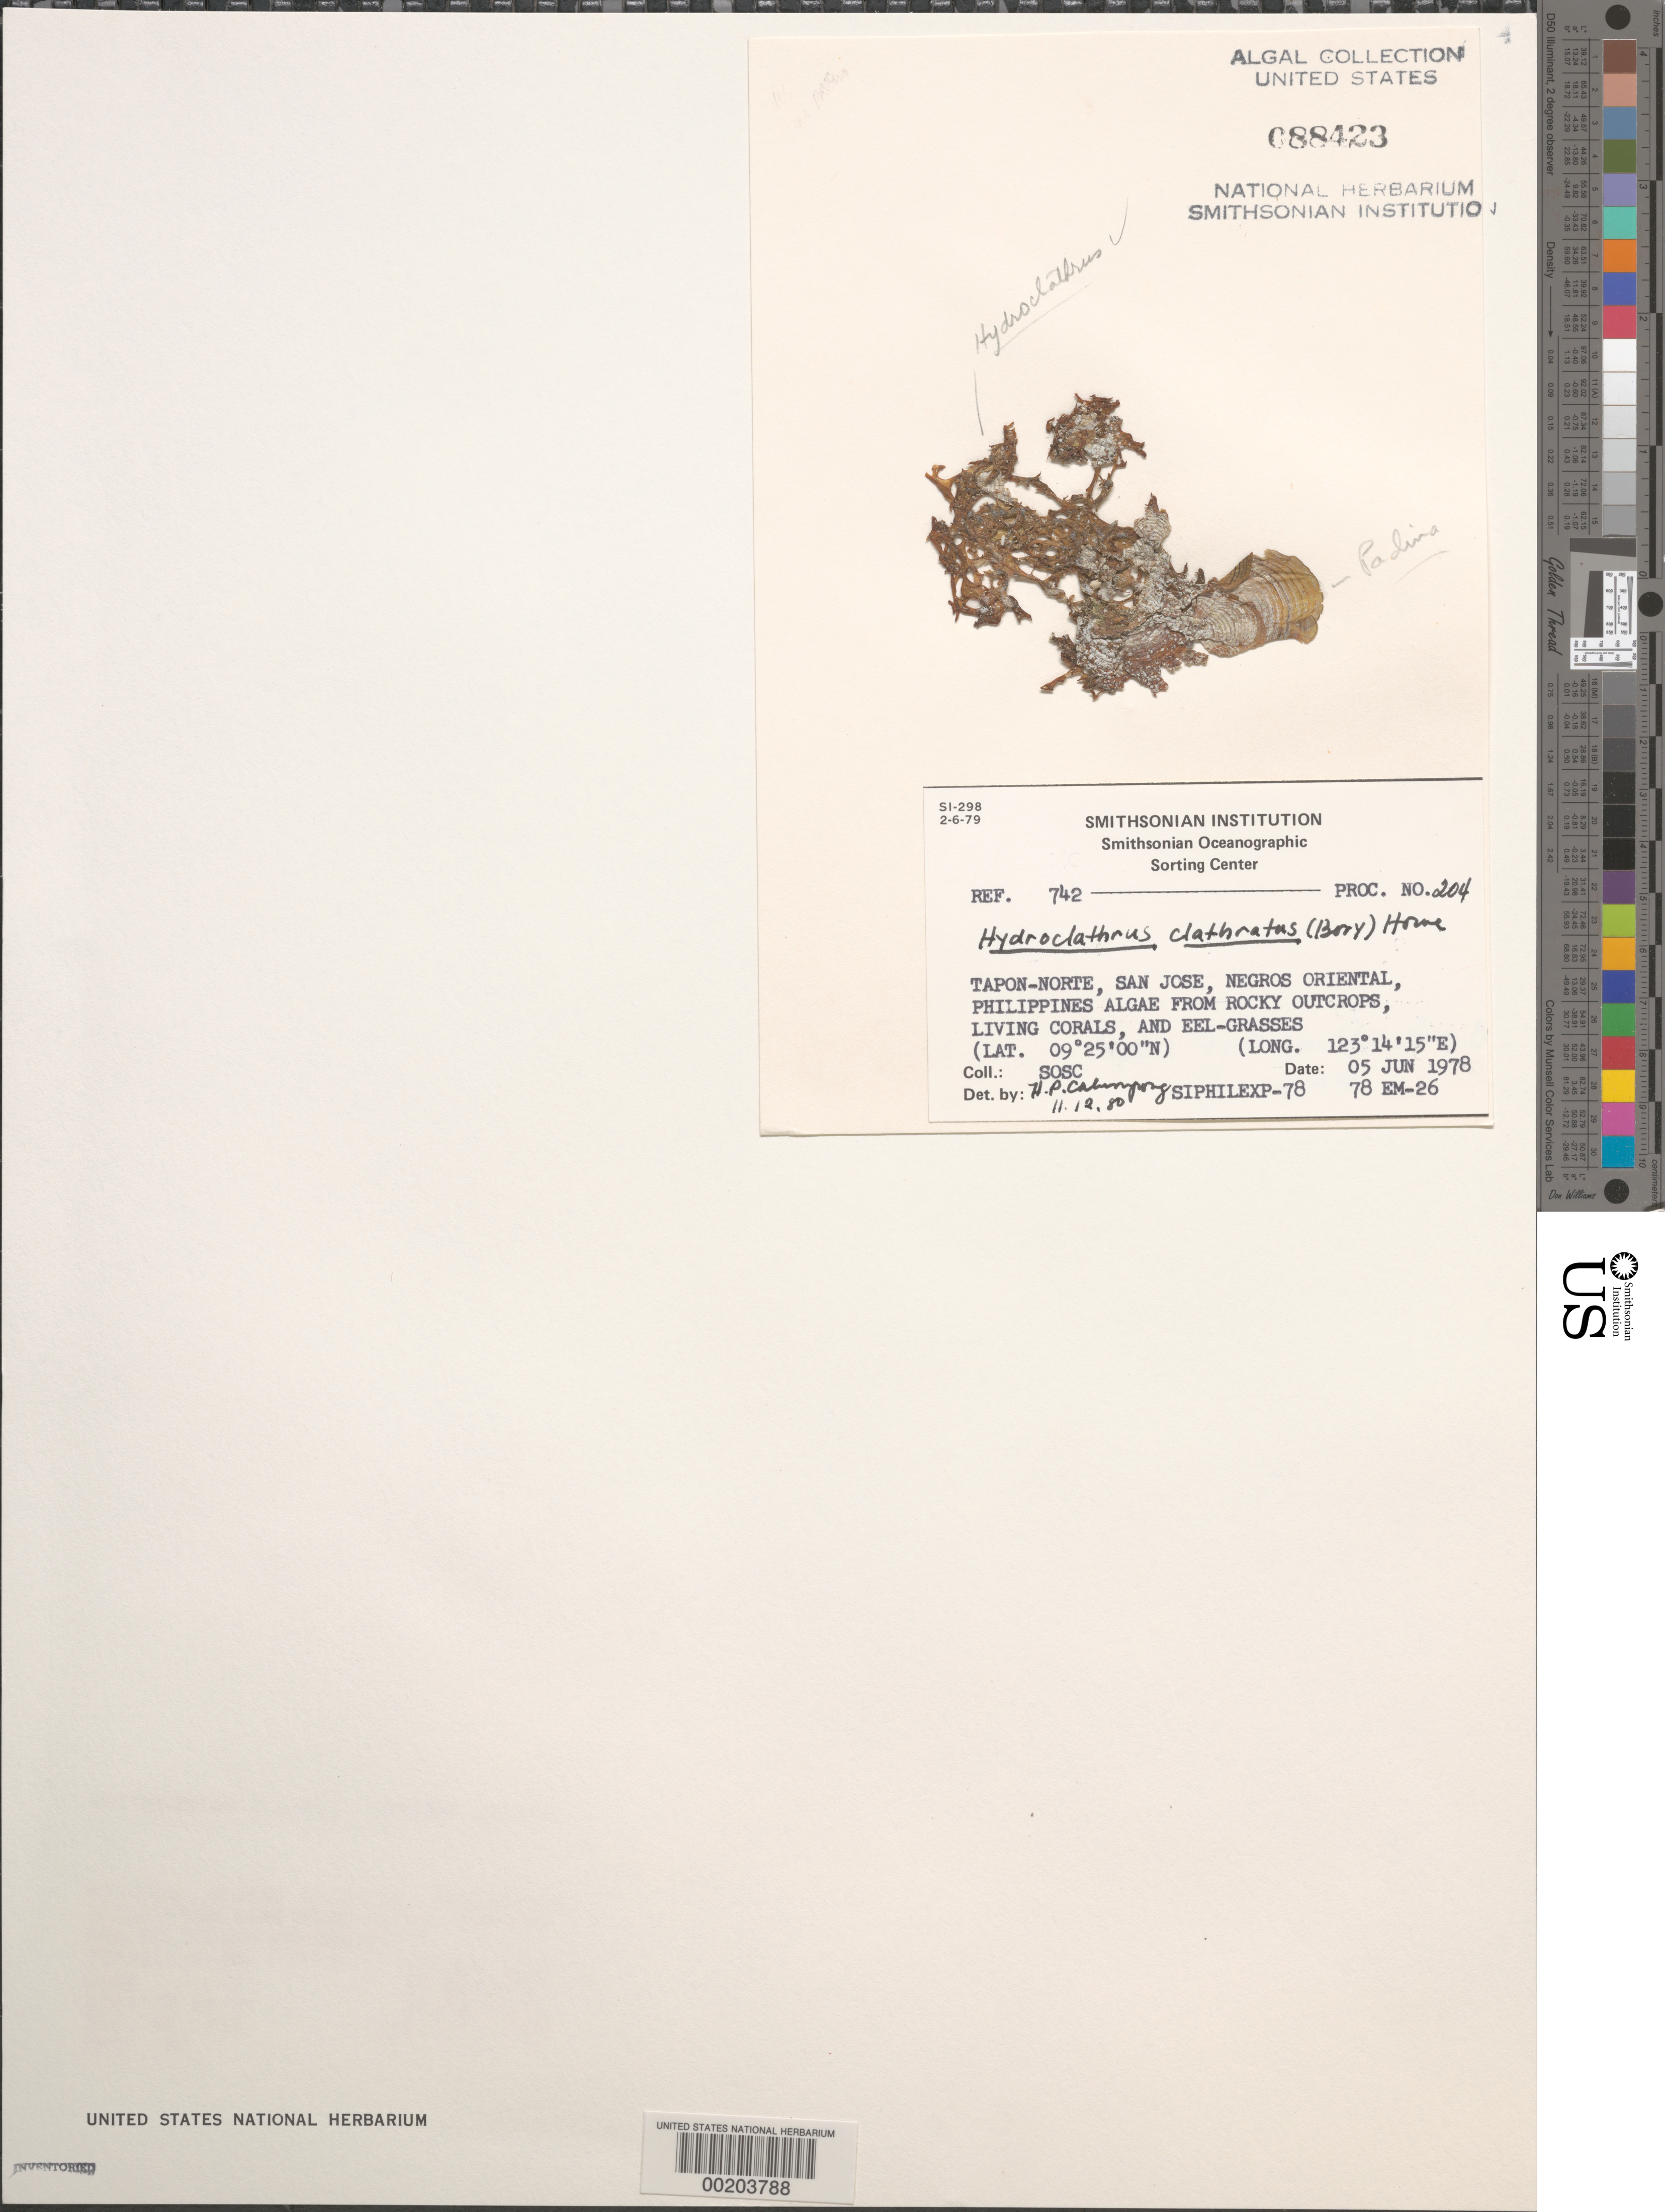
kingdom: Chromista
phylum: Ochrophyta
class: Phaeophyceae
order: Scytosiphonales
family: Scytosiphonaceae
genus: Hydroclathrus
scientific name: Hydroclathrus clathratus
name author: (C. Agardh) M. Howe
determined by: Calumpong, H. P.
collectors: SOSC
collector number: Station 78 Em-26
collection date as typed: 05 Jun 1978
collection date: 1978-06-05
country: Philippines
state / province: Central Visayas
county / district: Negros Oriental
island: Negros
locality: Tapan-Norte, San Jose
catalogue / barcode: US 88423